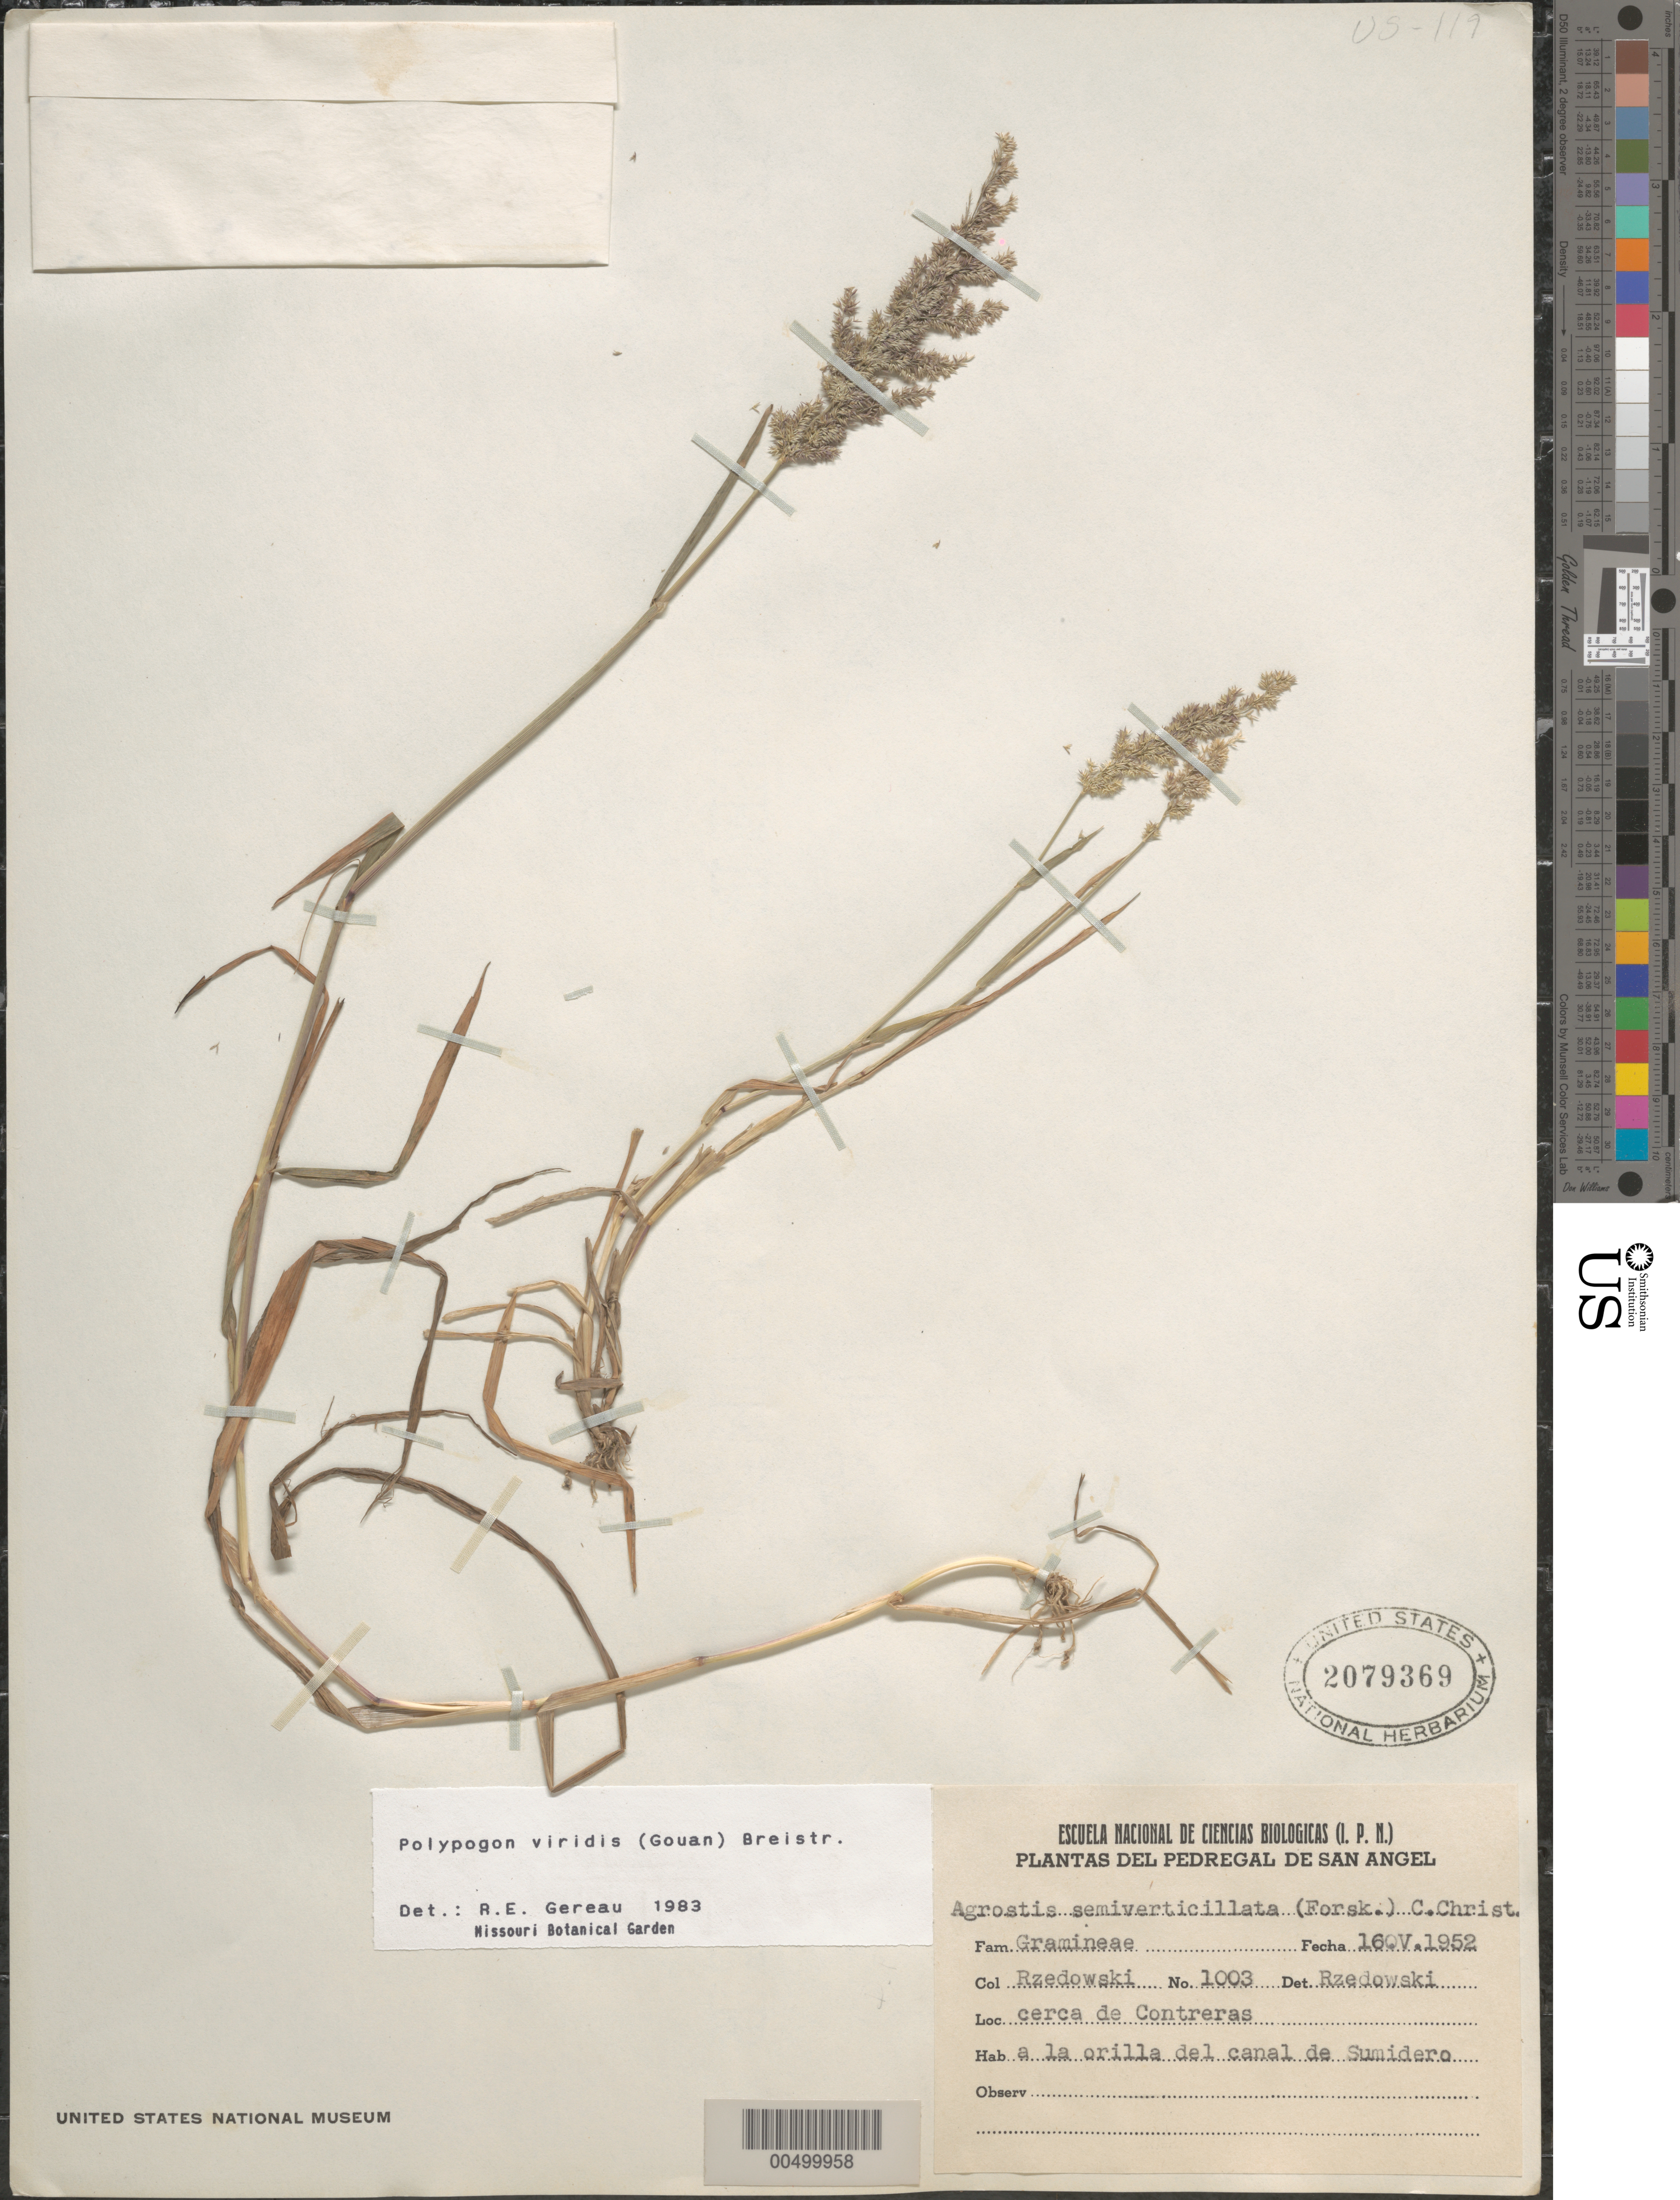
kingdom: Plantae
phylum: Tracheophyta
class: Liliopsida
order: Poales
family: Poaceae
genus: Polypogon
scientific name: Polypogon viridis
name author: (Gouan) Breistroffer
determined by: Gereau, R. E.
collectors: J. Rzedowski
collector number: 1003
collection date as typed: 16 May 1952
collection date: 1952-05-16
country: Mexico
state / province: Distrito Federal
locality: Pedregal de San Angel, cerca de Contreras, canal de Sumidero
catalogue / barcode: US 2079369